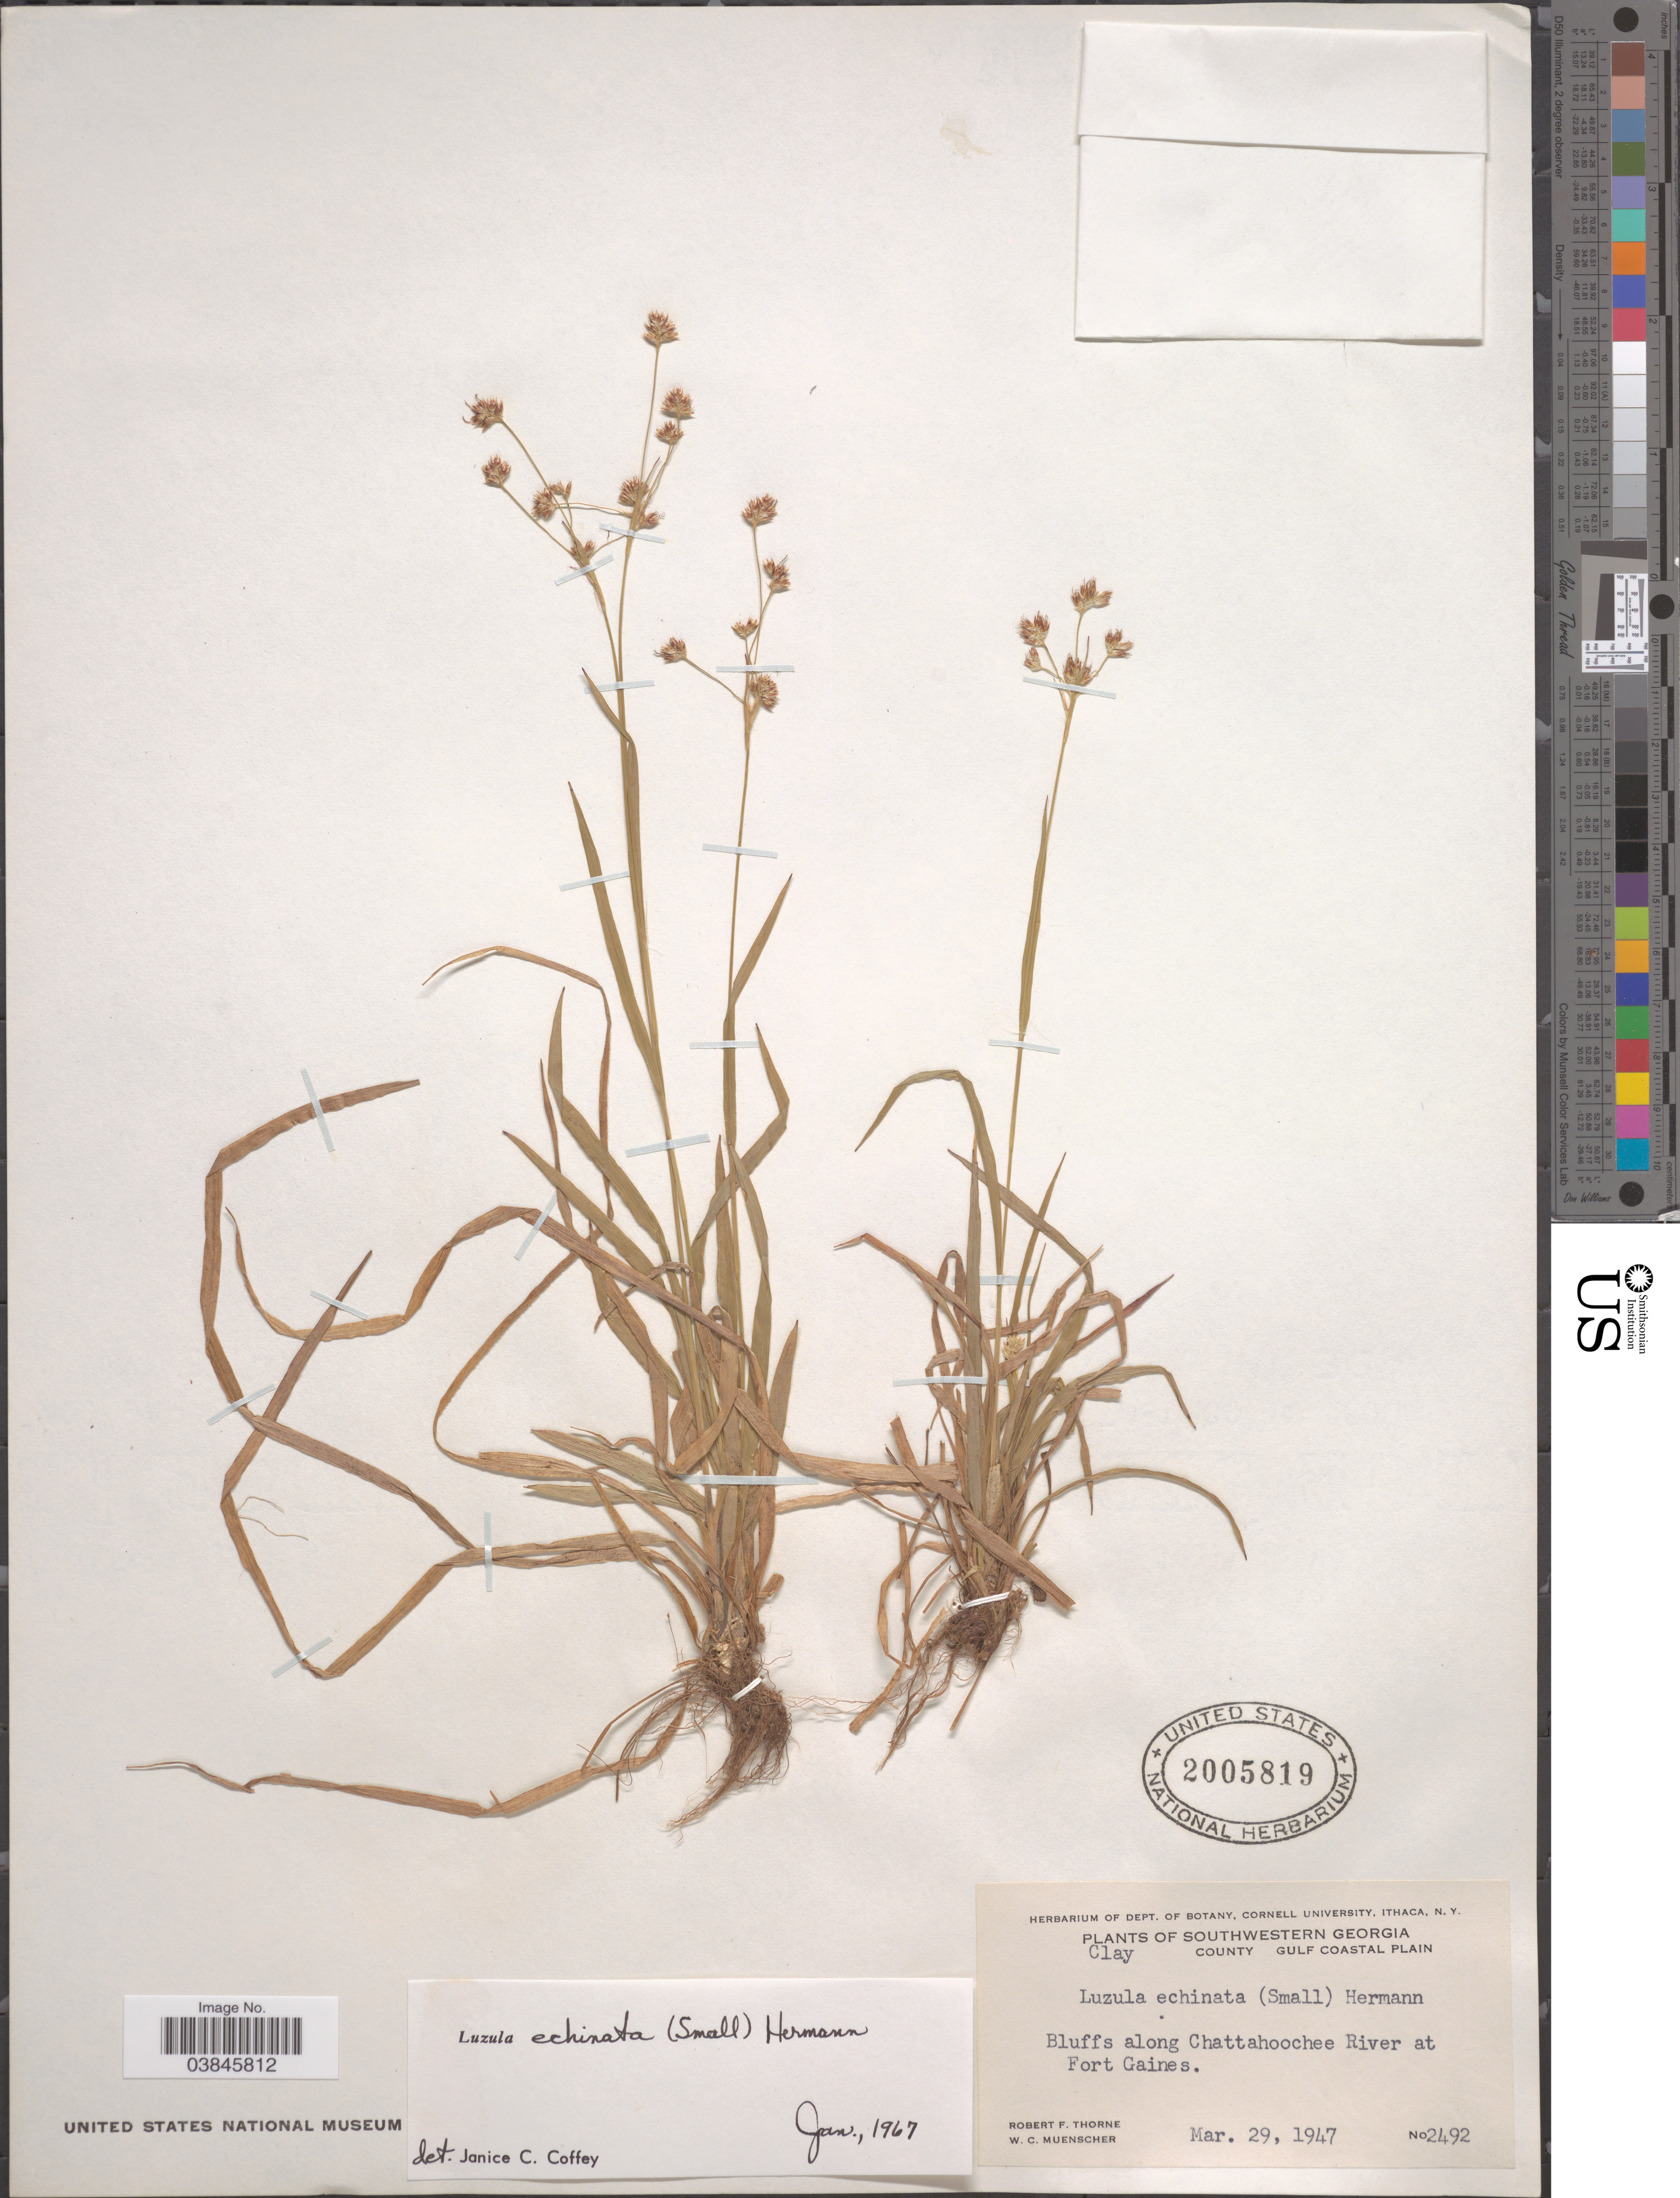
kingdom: Plantae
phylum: Tracheophyta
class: Liliopsida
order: Poales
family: Juncaceae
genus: Luzula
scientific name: Luzula echinata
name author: (Small) F.J. Herm.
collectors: R. F. Thorne & W. Muenscher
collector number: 2492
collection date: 1947-03-29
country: United States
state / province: Georgia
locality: Southwestern Georgia. Clay County Gulf Coastal Plain. Bluffs along Chattahoochee River at Fort Gaines.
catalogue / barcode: US 2005819